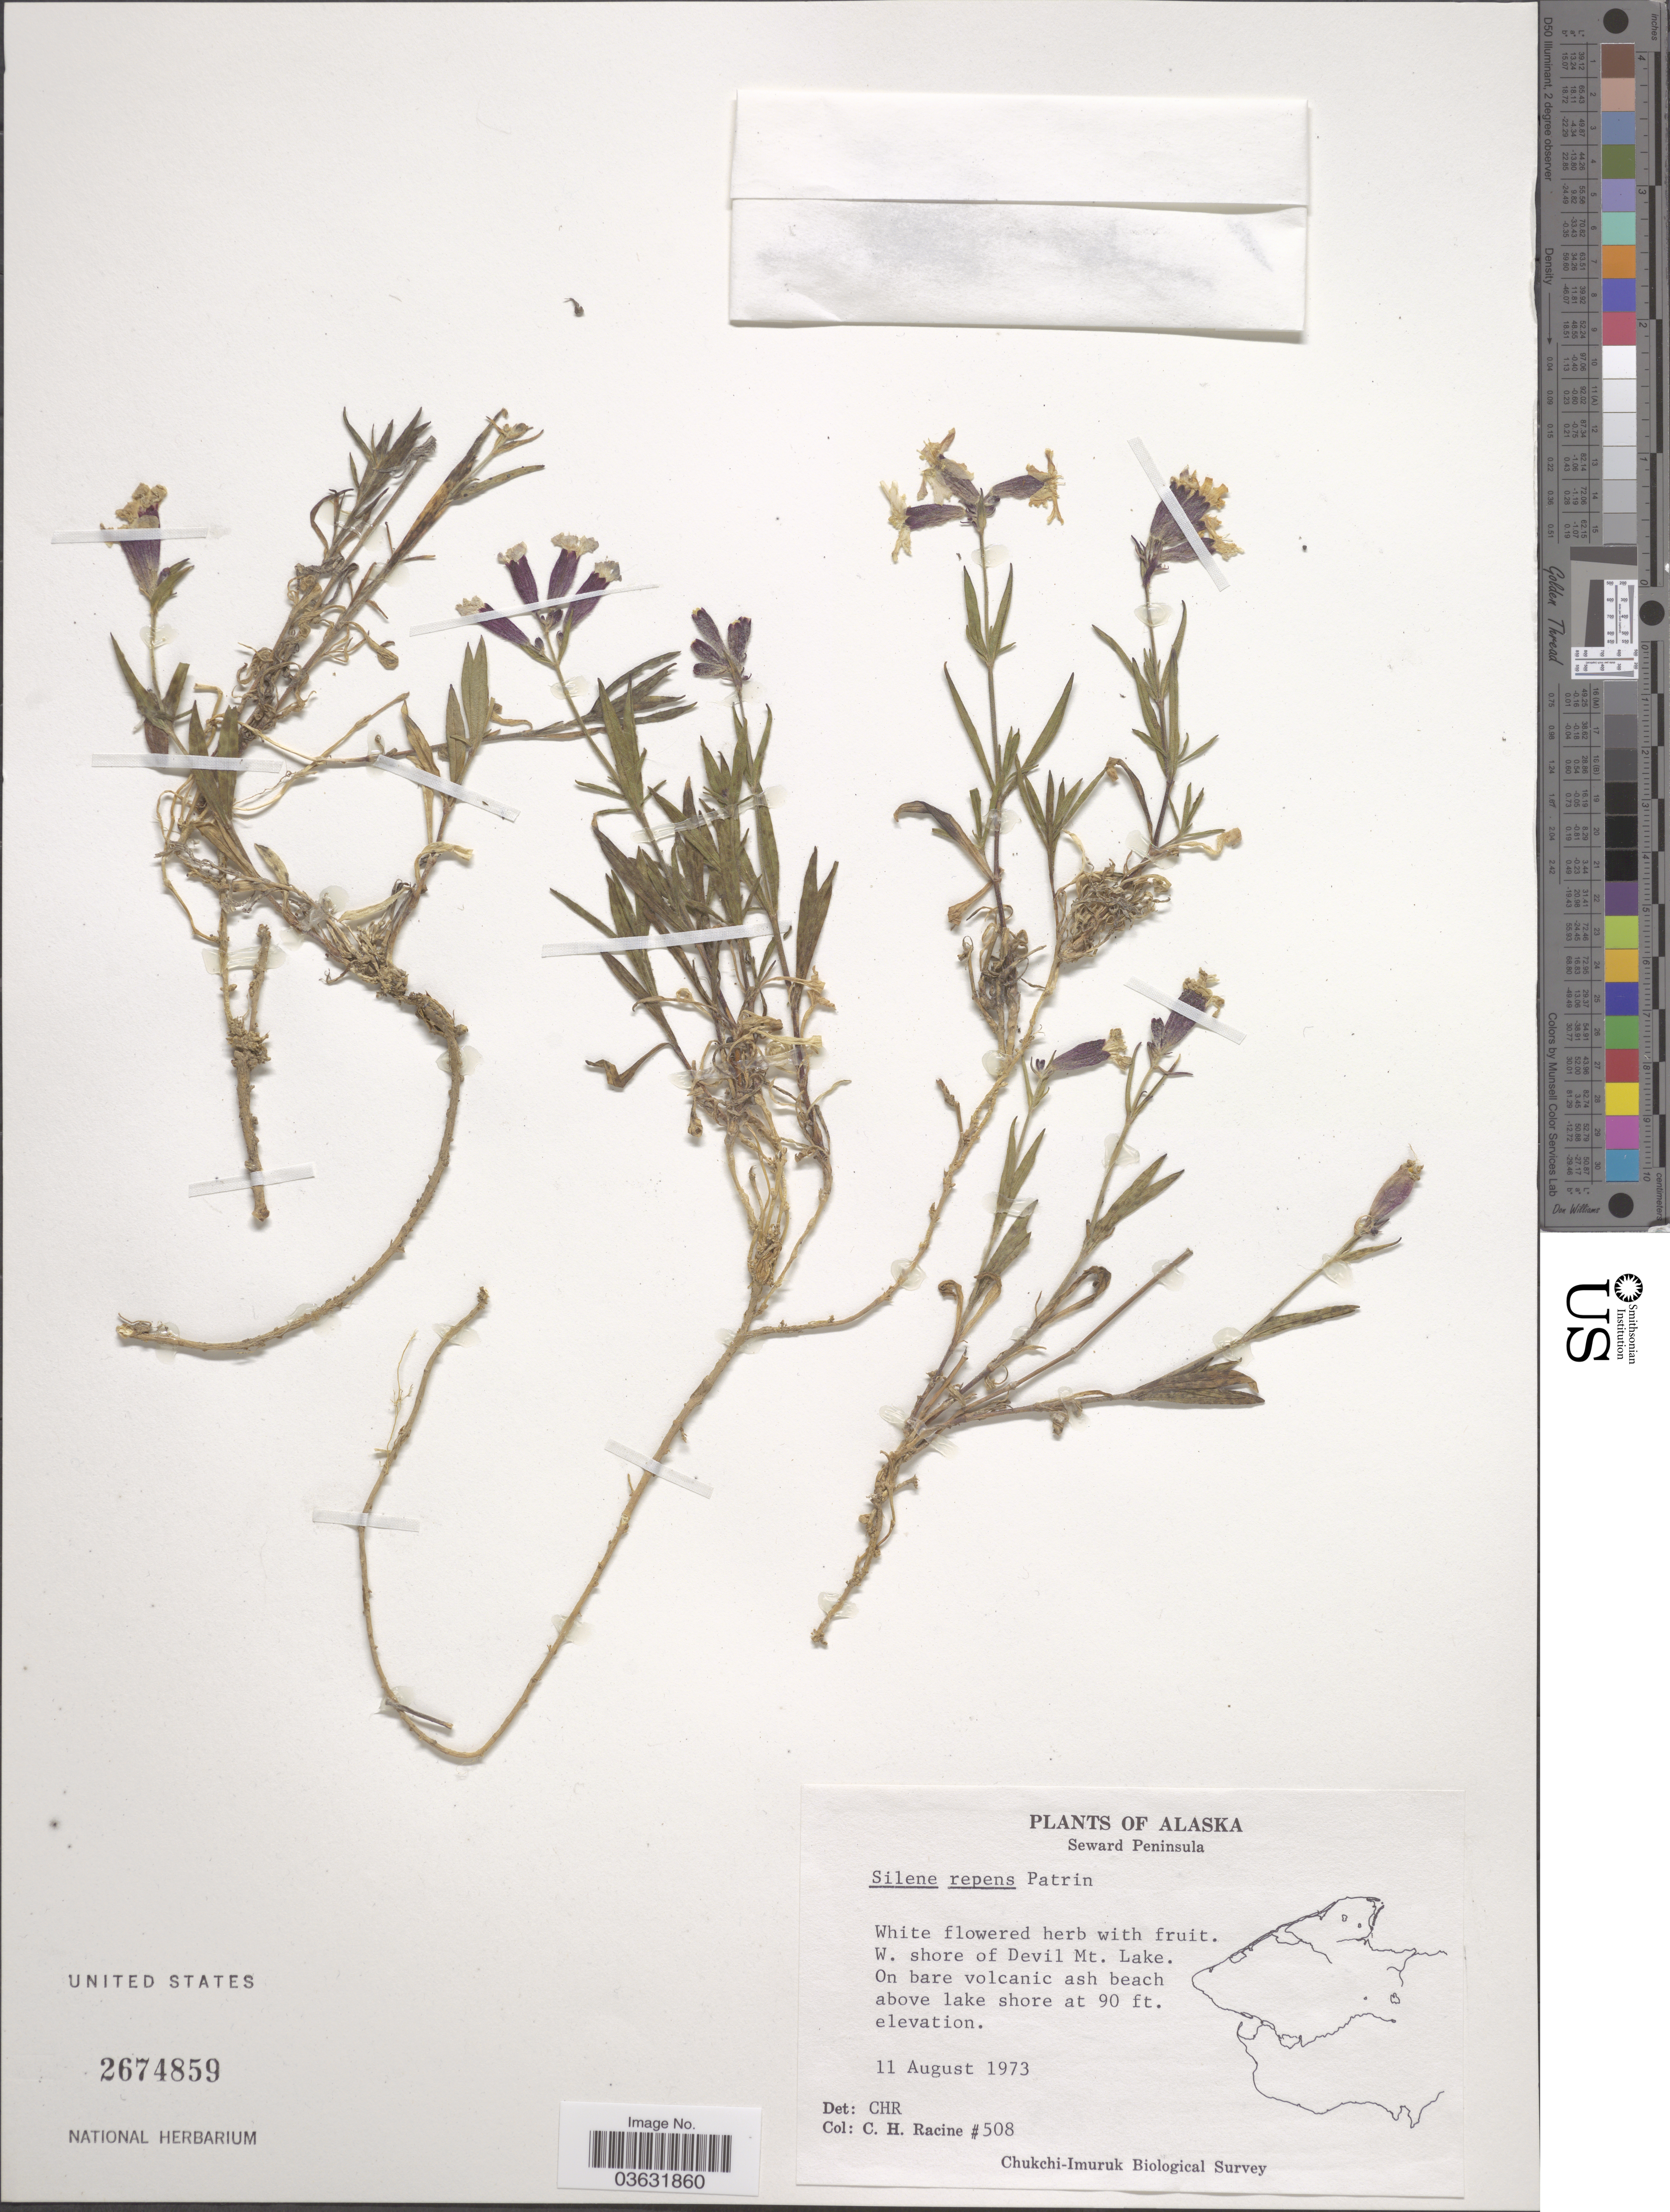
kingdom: Plantae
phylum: Tracheophyta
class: Magnoliopsida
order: Caryophyllales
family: Caryophyllaceae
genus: Silene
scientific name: Silene repens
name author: Patrin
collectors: C. Racine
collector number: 508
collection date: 1973-08-11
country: United States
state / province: Alaska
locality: Seward Peninsula. W. shore of Devil Mt. Lake.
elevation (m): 27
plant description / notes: Leaf tissue sampled for DNA sequencing.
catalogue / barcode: US 2674859